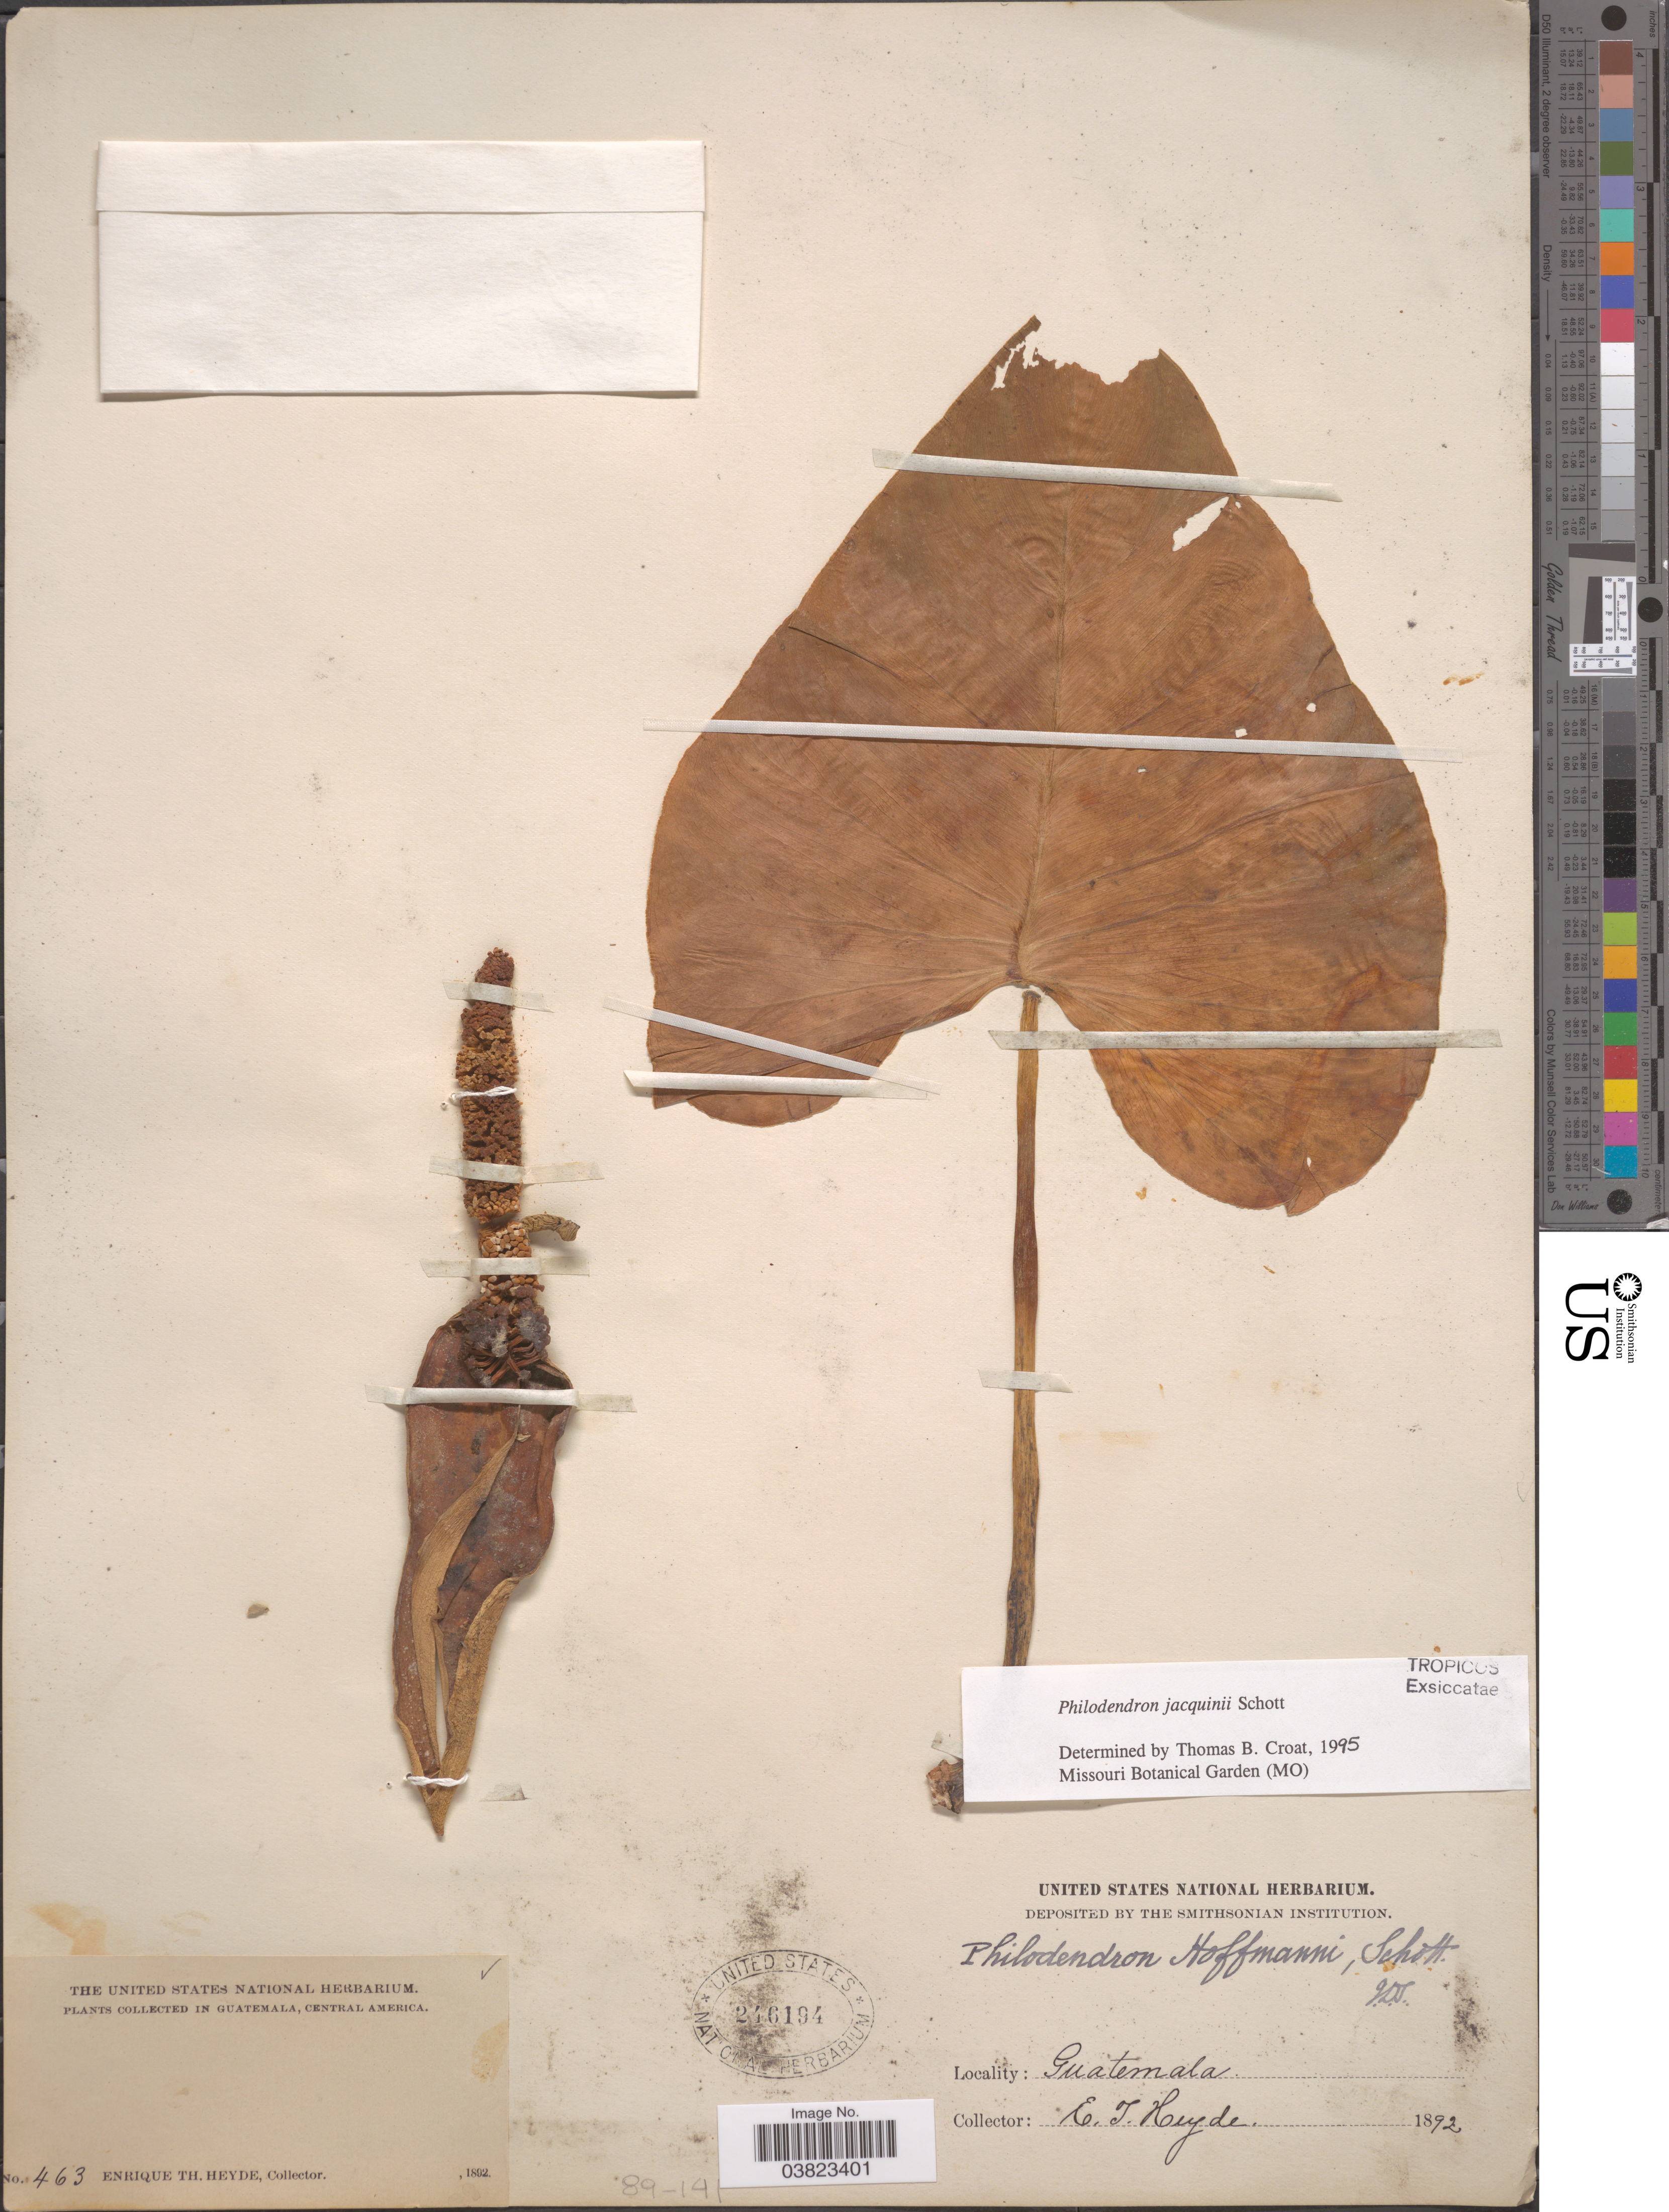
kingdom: Plantae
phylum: Tracheophyta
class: Liliopsida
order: Alismatales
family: Araceae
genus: Philodendron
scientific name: Philodendron jacquinii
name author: Schott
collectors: E. T. Heyde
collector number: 463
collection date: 1892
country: Guatemala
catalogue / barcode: US 246194